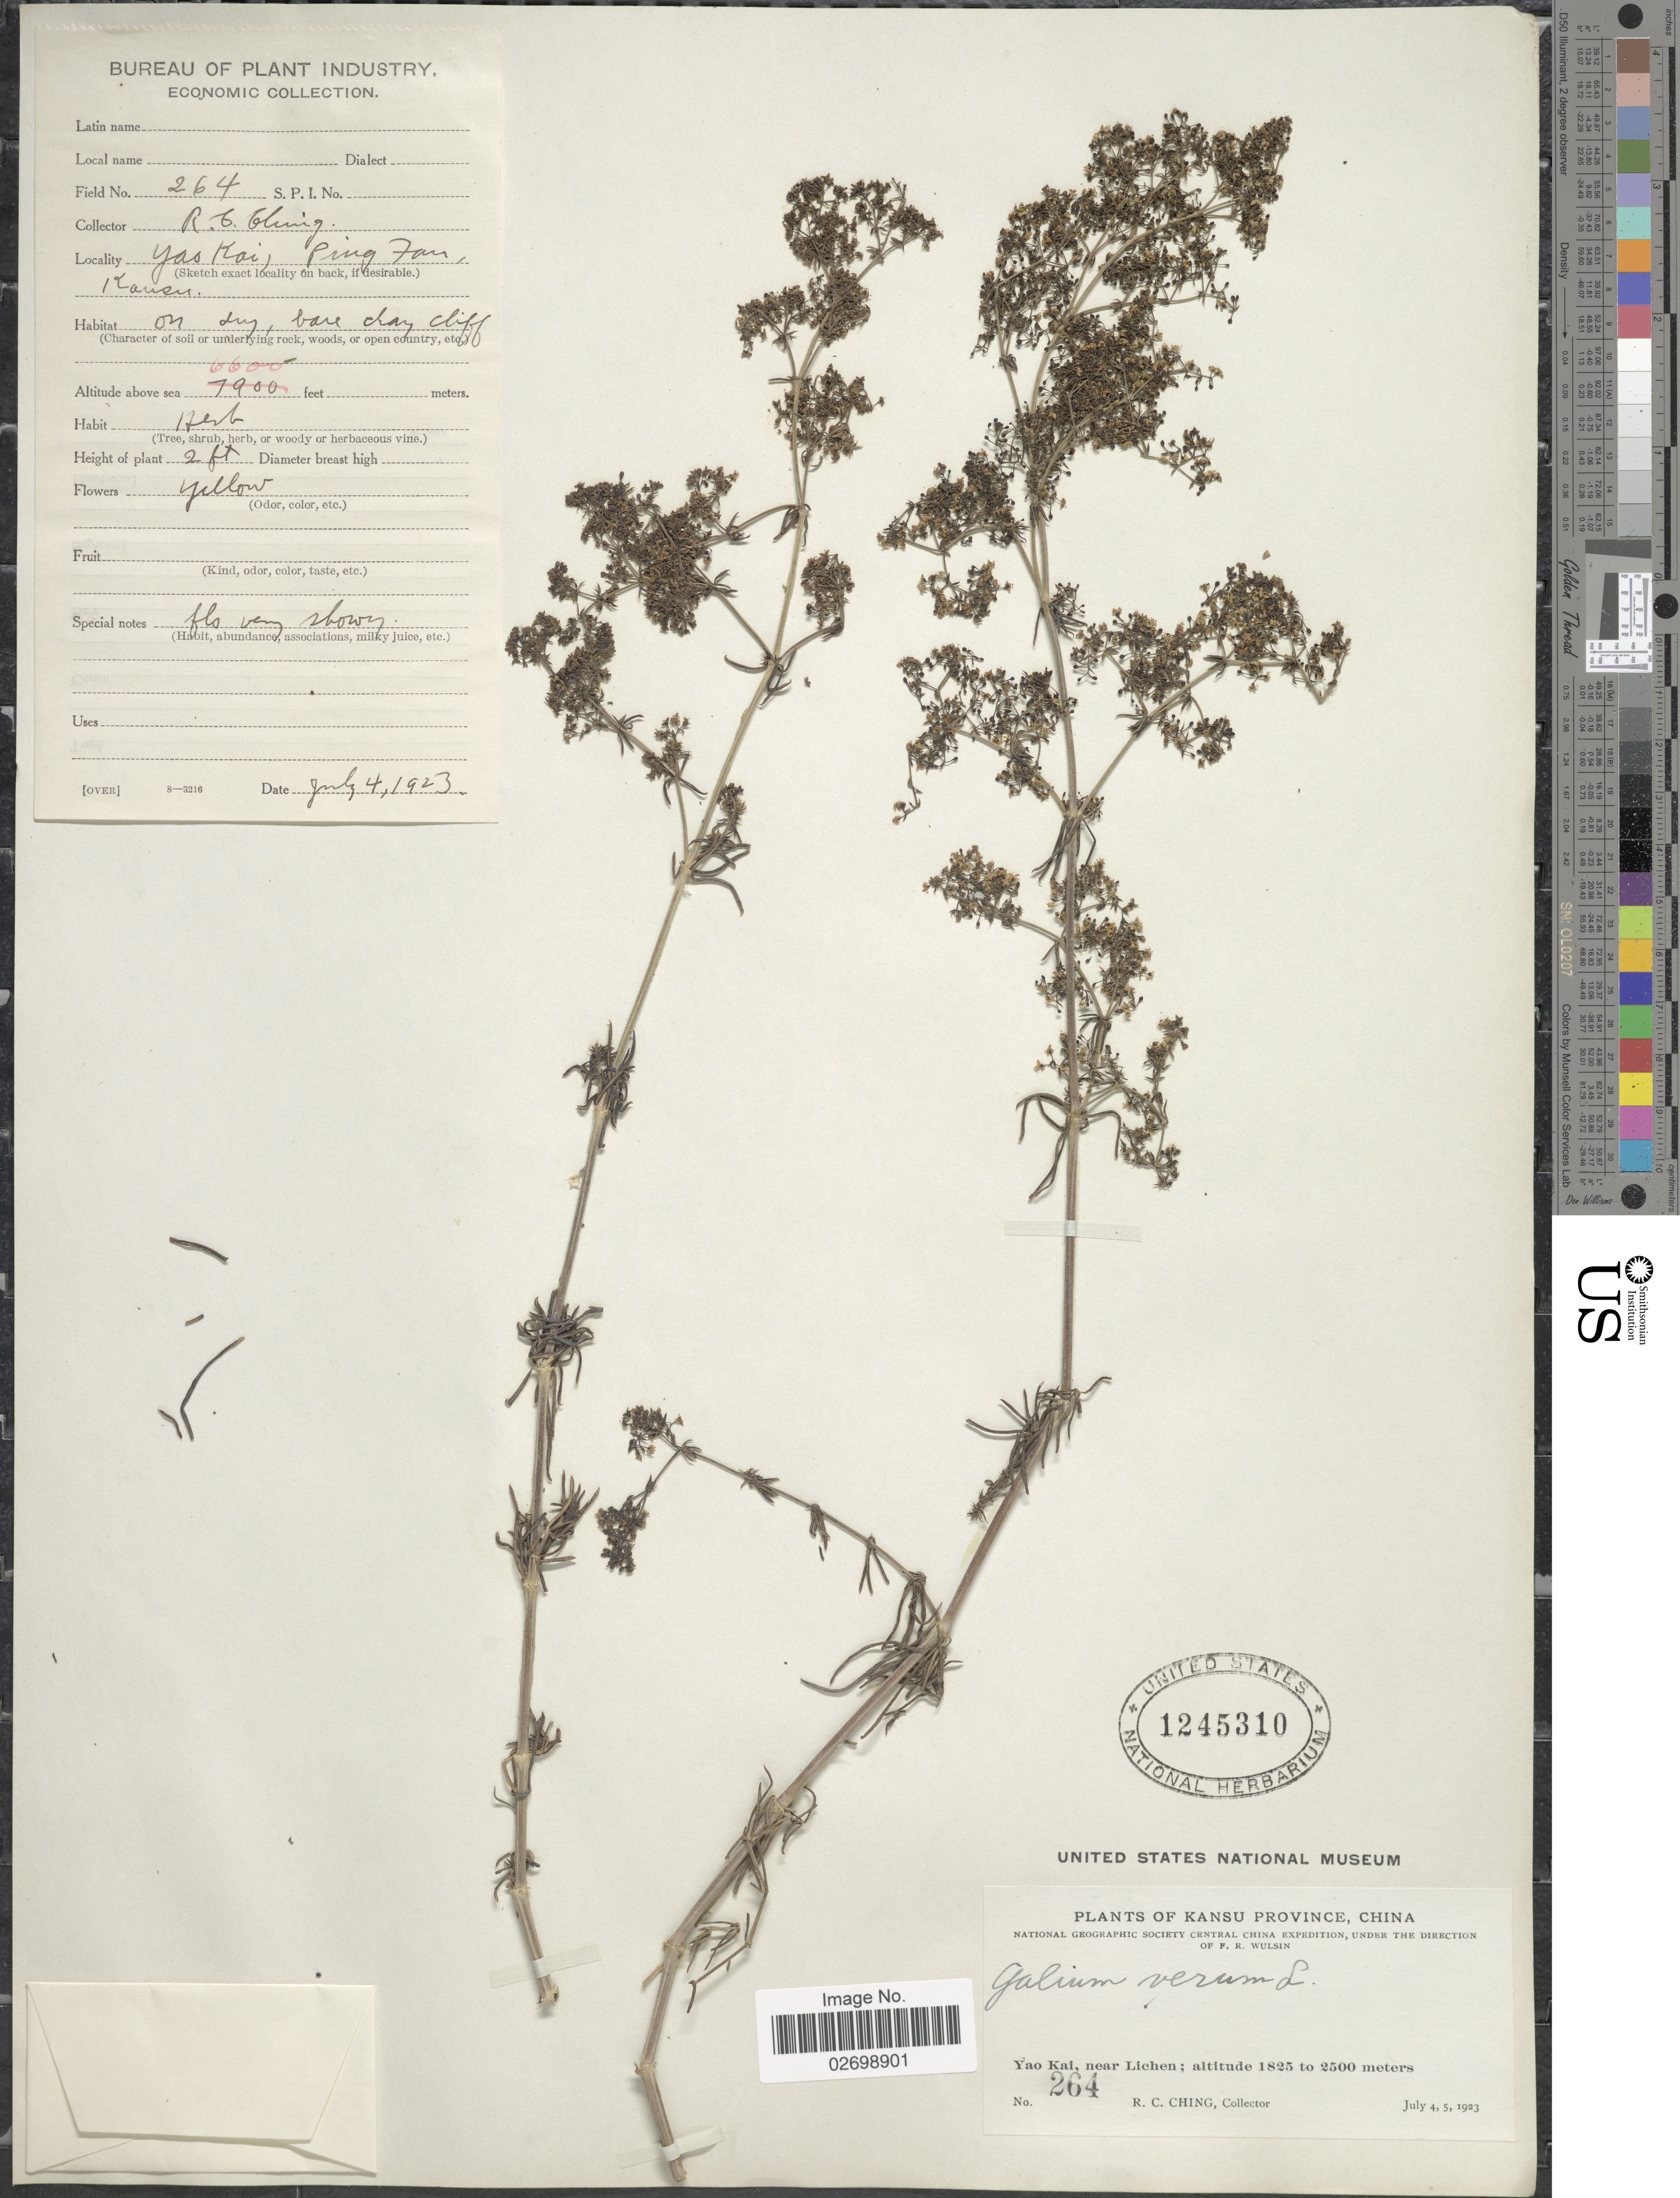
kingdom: Plantae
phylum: Tracheophyta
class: Magnoliopsida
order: Gentianales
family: Rubiaceae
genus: Galium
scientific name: Galium verum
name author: L.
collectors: R. C. Ching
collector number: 264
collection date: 1923-07-04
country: China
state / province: Gansu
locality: Kansu Province. Yao Kai, near Lichen. Central China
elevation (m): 2012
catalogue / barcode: US 1245310